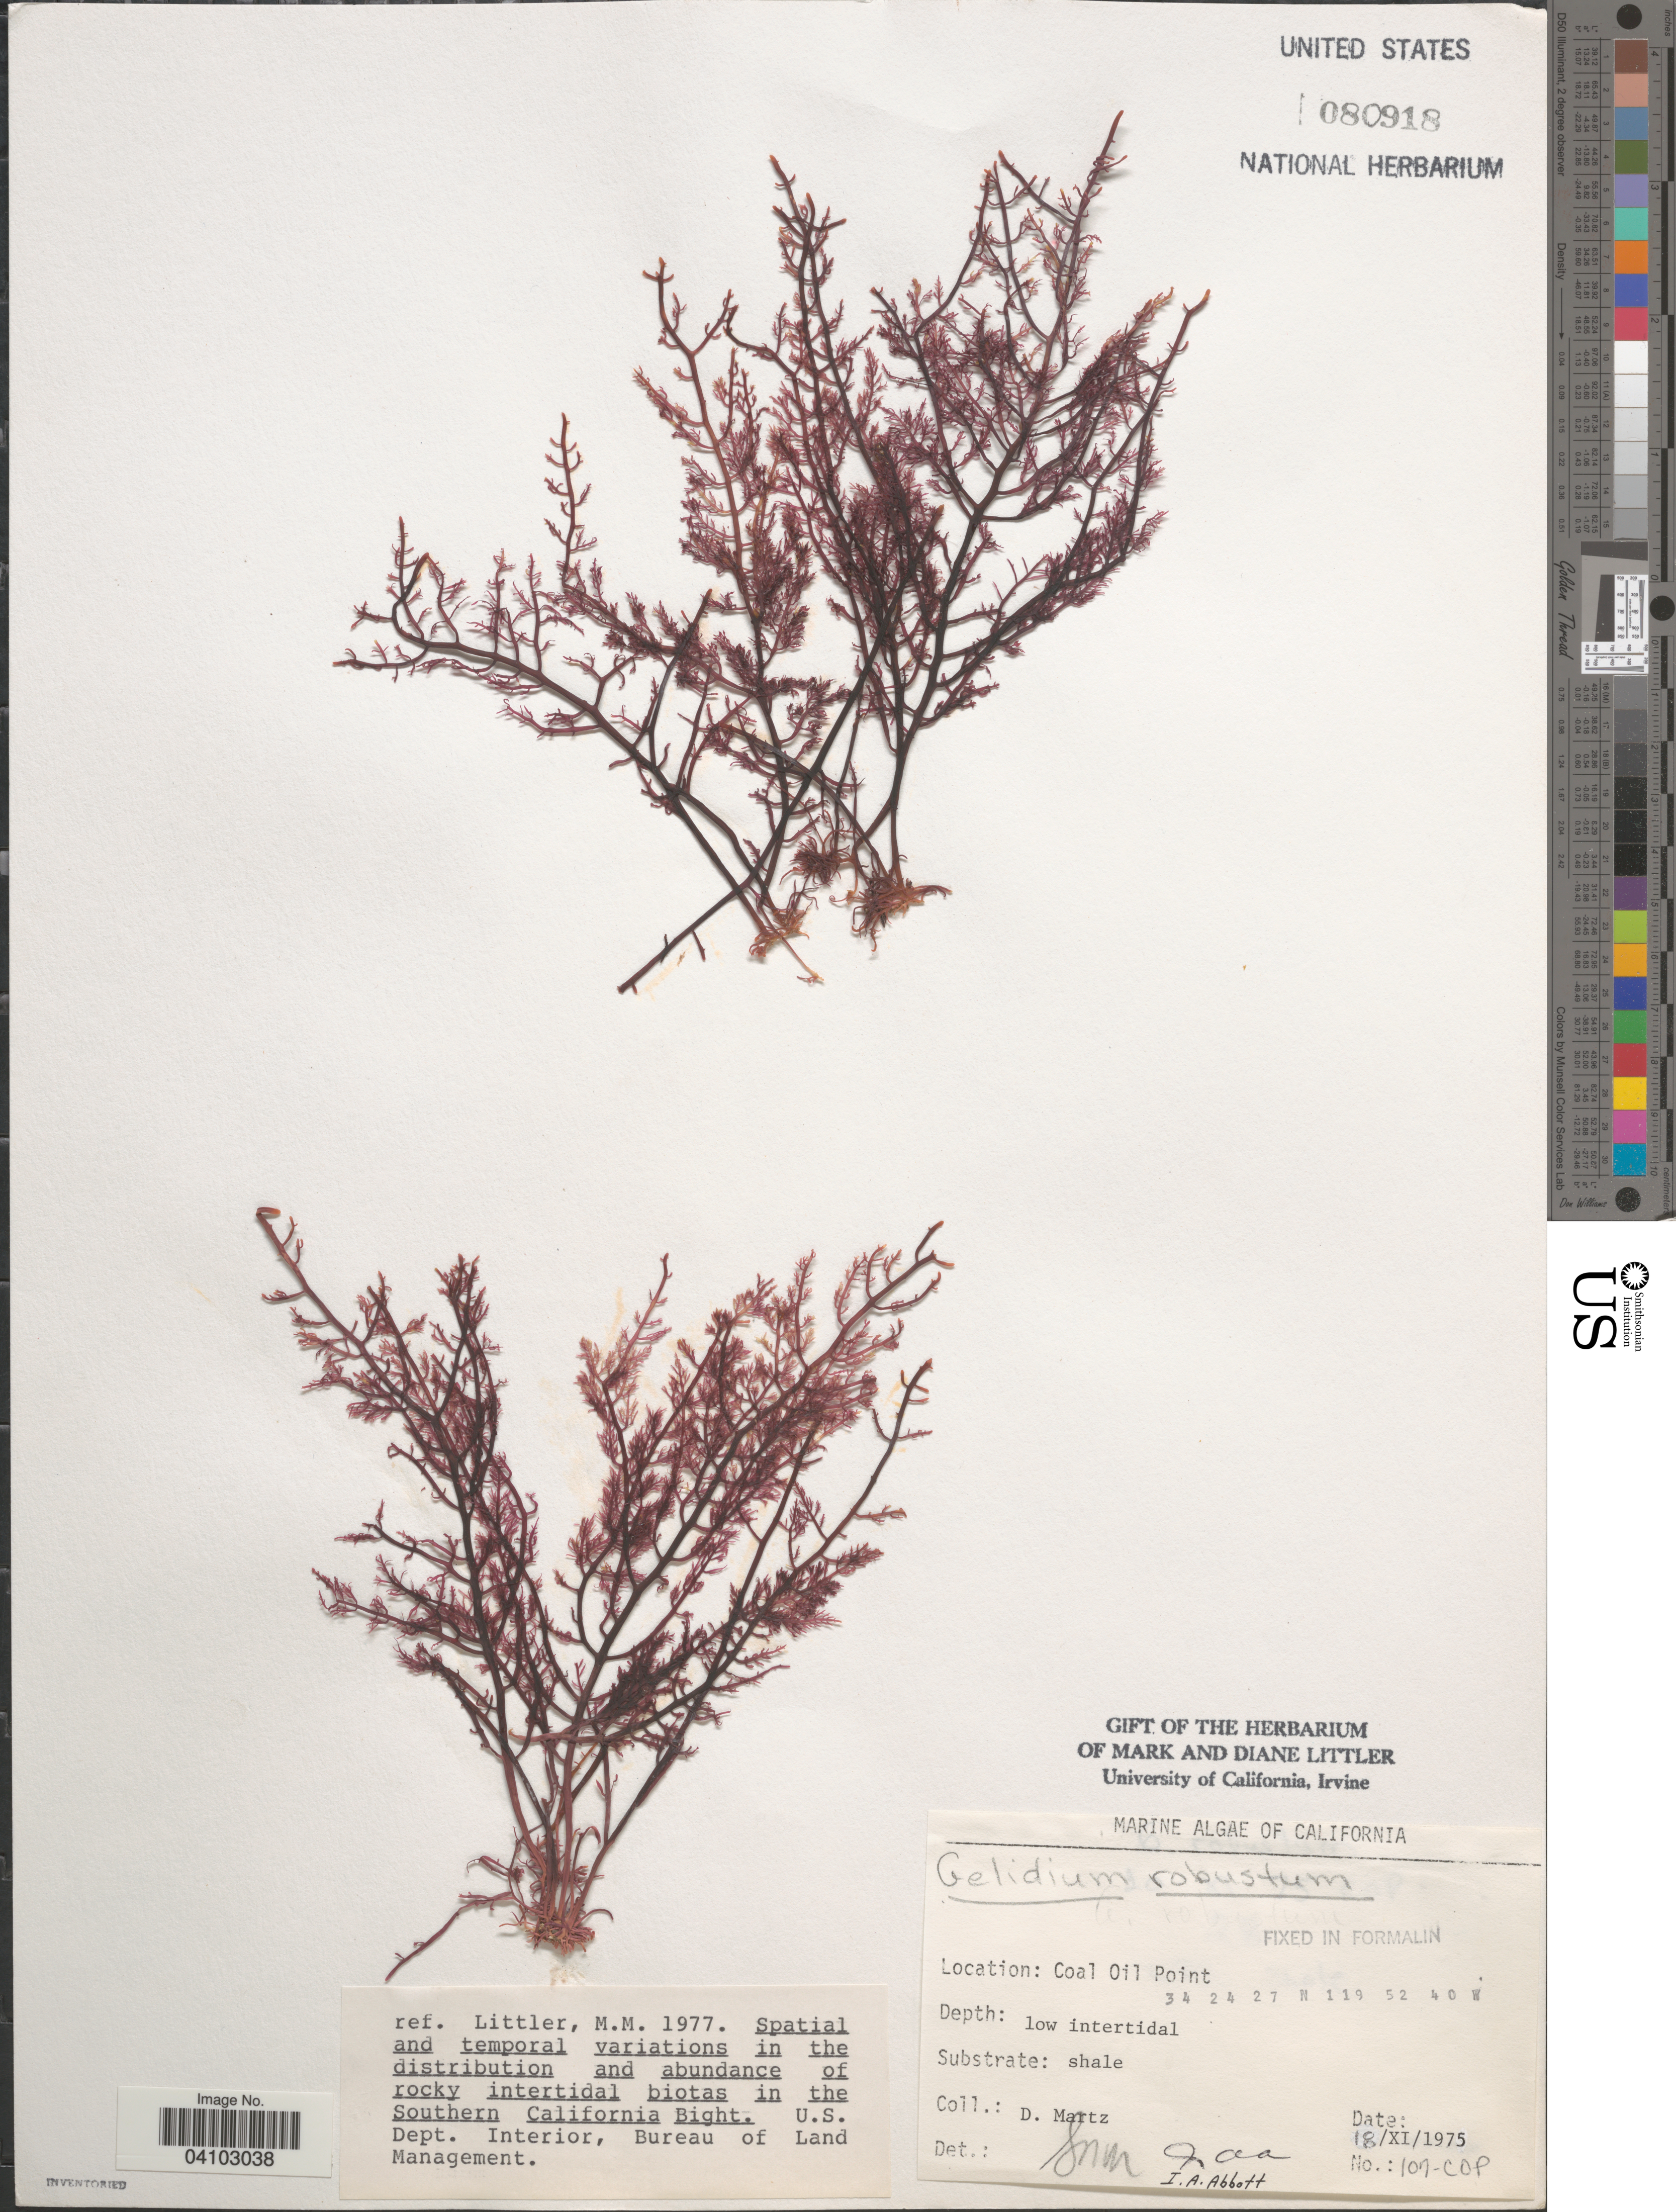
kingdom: Plantae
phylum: Rhodophyta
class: Florideophyceae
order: Gelidiales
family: Gelidiaceae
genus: Gelidium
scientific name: Gelidium robustum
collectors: D. Martz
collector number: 107-COP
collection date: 1975-11-18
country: United States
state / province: California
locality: Coal Oil Point.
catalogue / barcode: US 80918